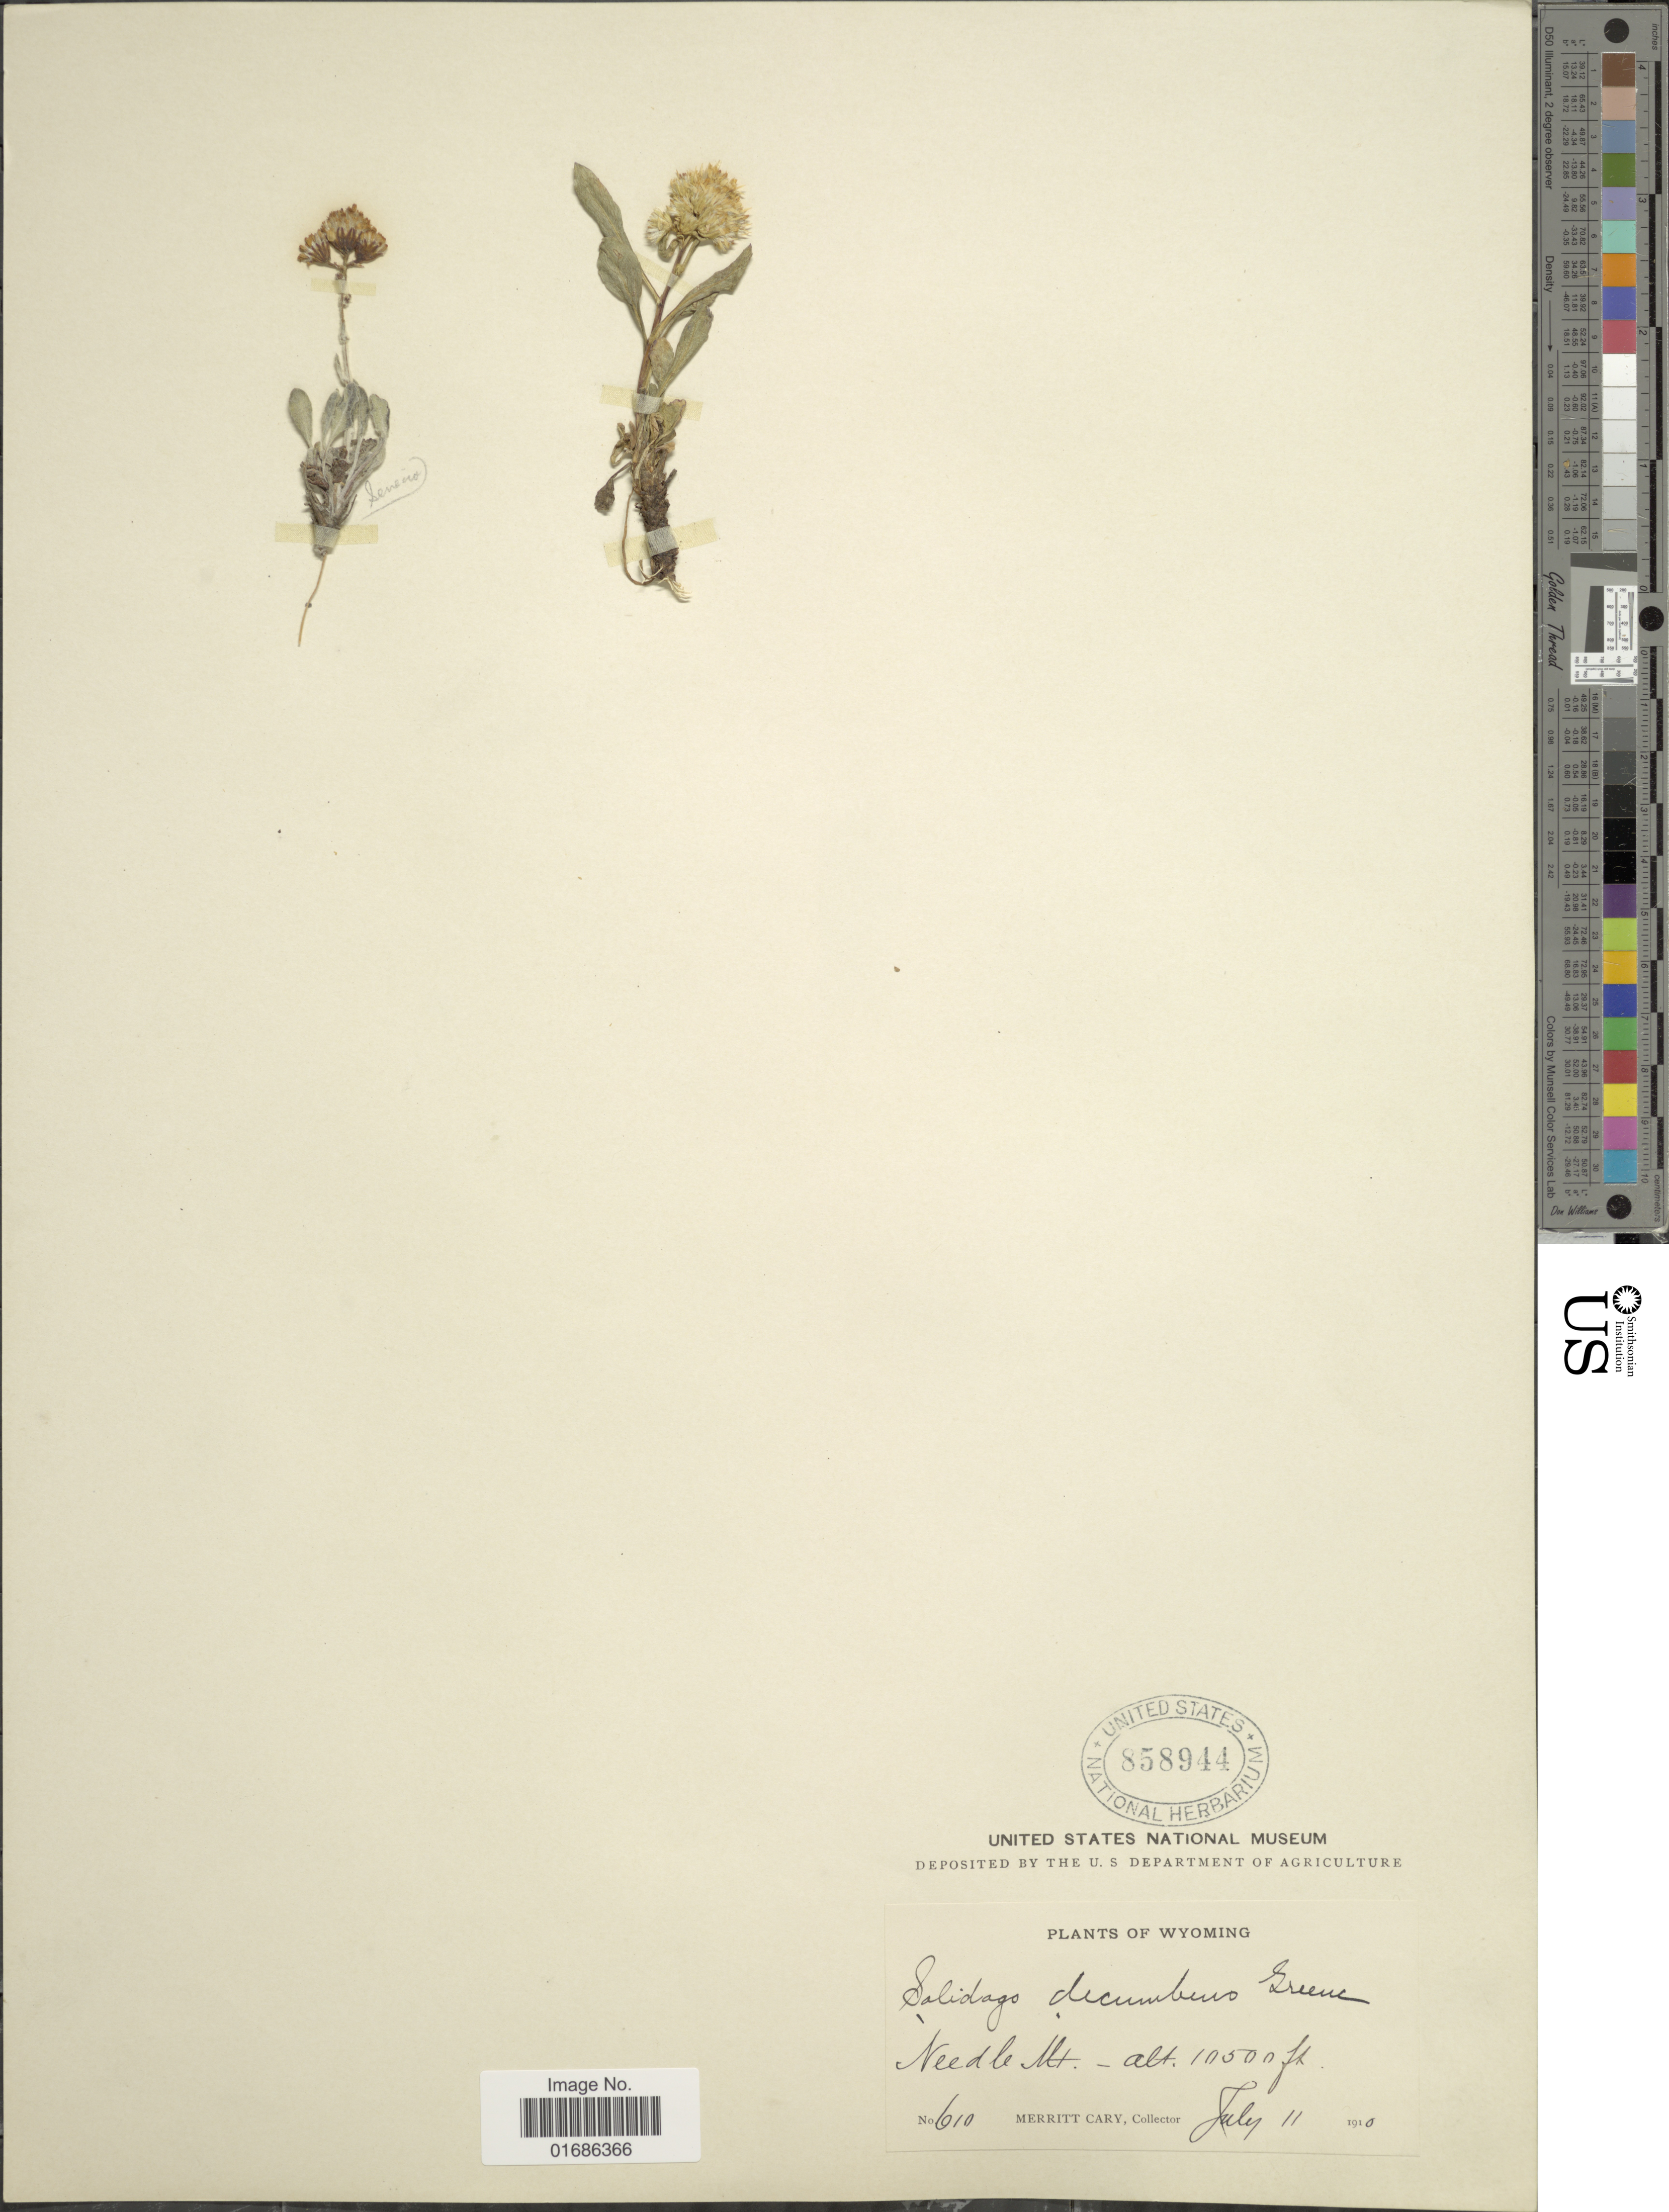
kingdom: Plantae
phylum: Tracheophyta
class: Magnoliopsida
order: Asterales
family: Asteraceae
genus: Solidago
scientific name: Solidago decumbens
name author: Greene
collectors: M. Cary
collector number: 610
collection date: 1910-07-11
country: United States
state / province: Wyoming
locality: Needle Mt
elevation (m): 3200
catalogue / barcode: US 858944